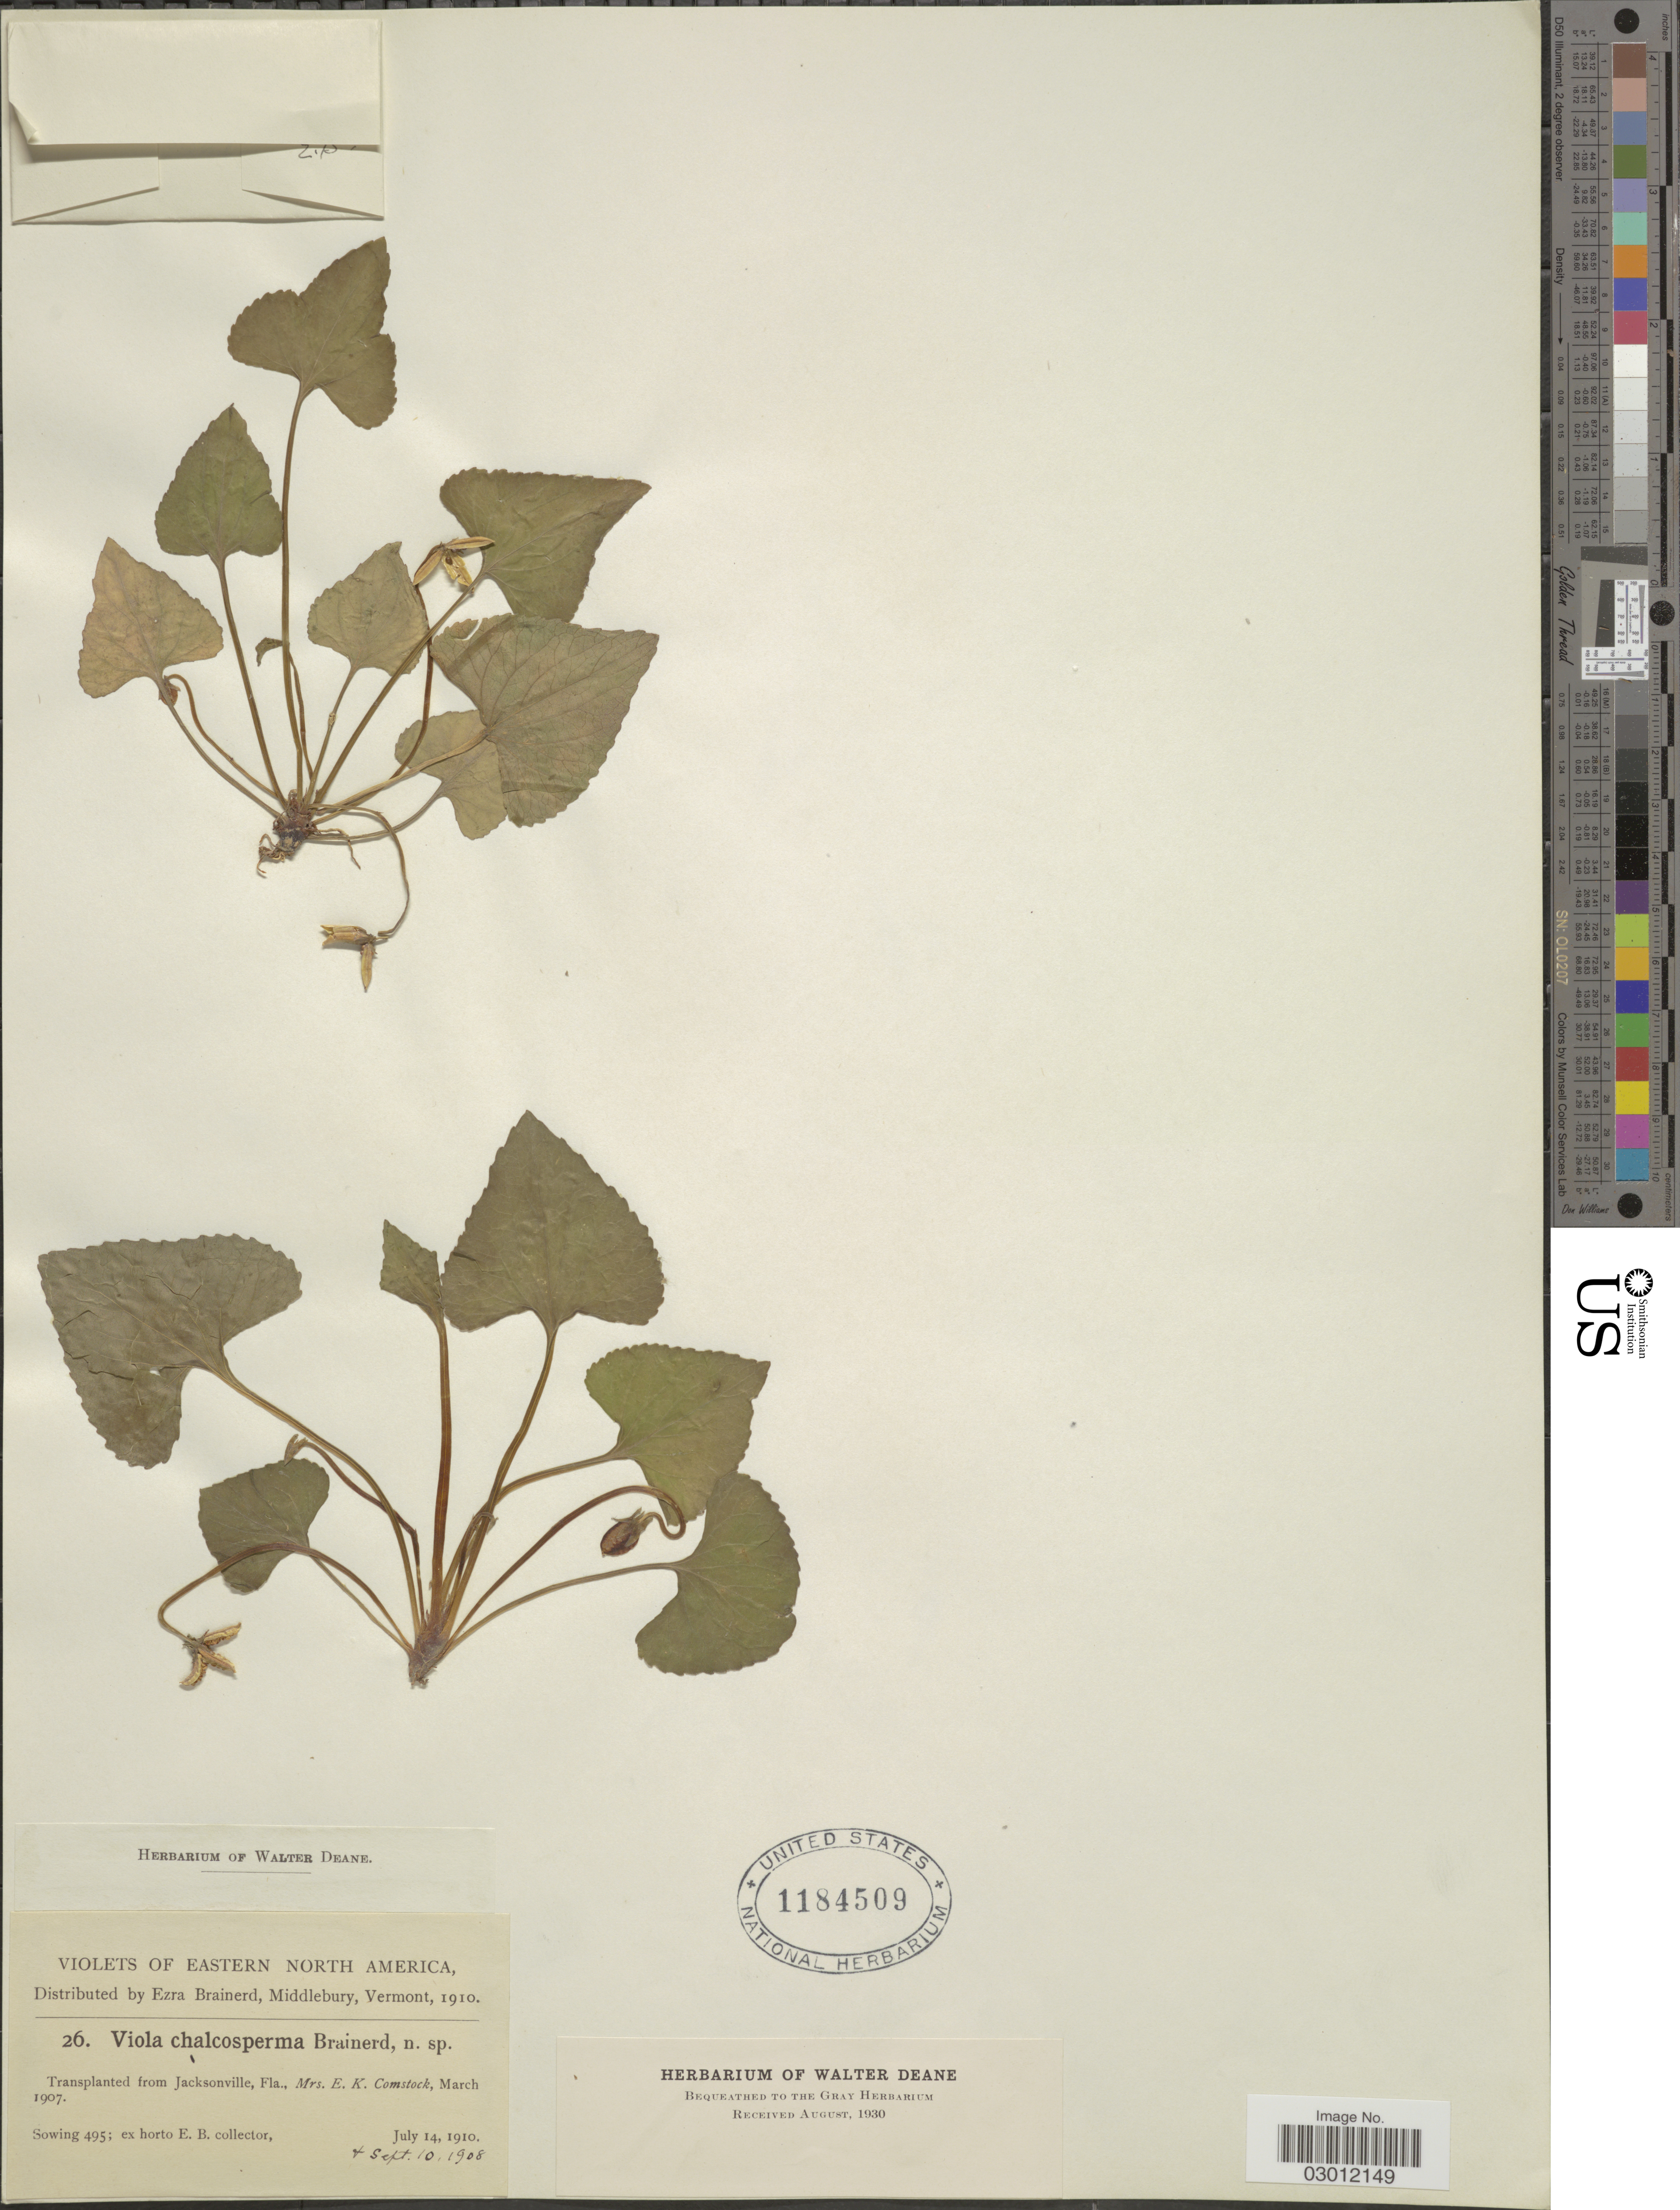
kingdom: Plantae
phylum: Tracheophyta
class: Magnoliopsida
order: Malpighiales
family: Violaceae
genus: Viola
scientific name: Viola chalcosperma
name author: Brainerd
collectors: ex herb. Ezra Brainerd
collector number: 26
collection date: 1908-09-10/1910-07-14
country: United States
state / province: Florida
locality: Eastern North America. Transplanted from Jacksonville, Fla.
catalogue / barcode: US 1184509